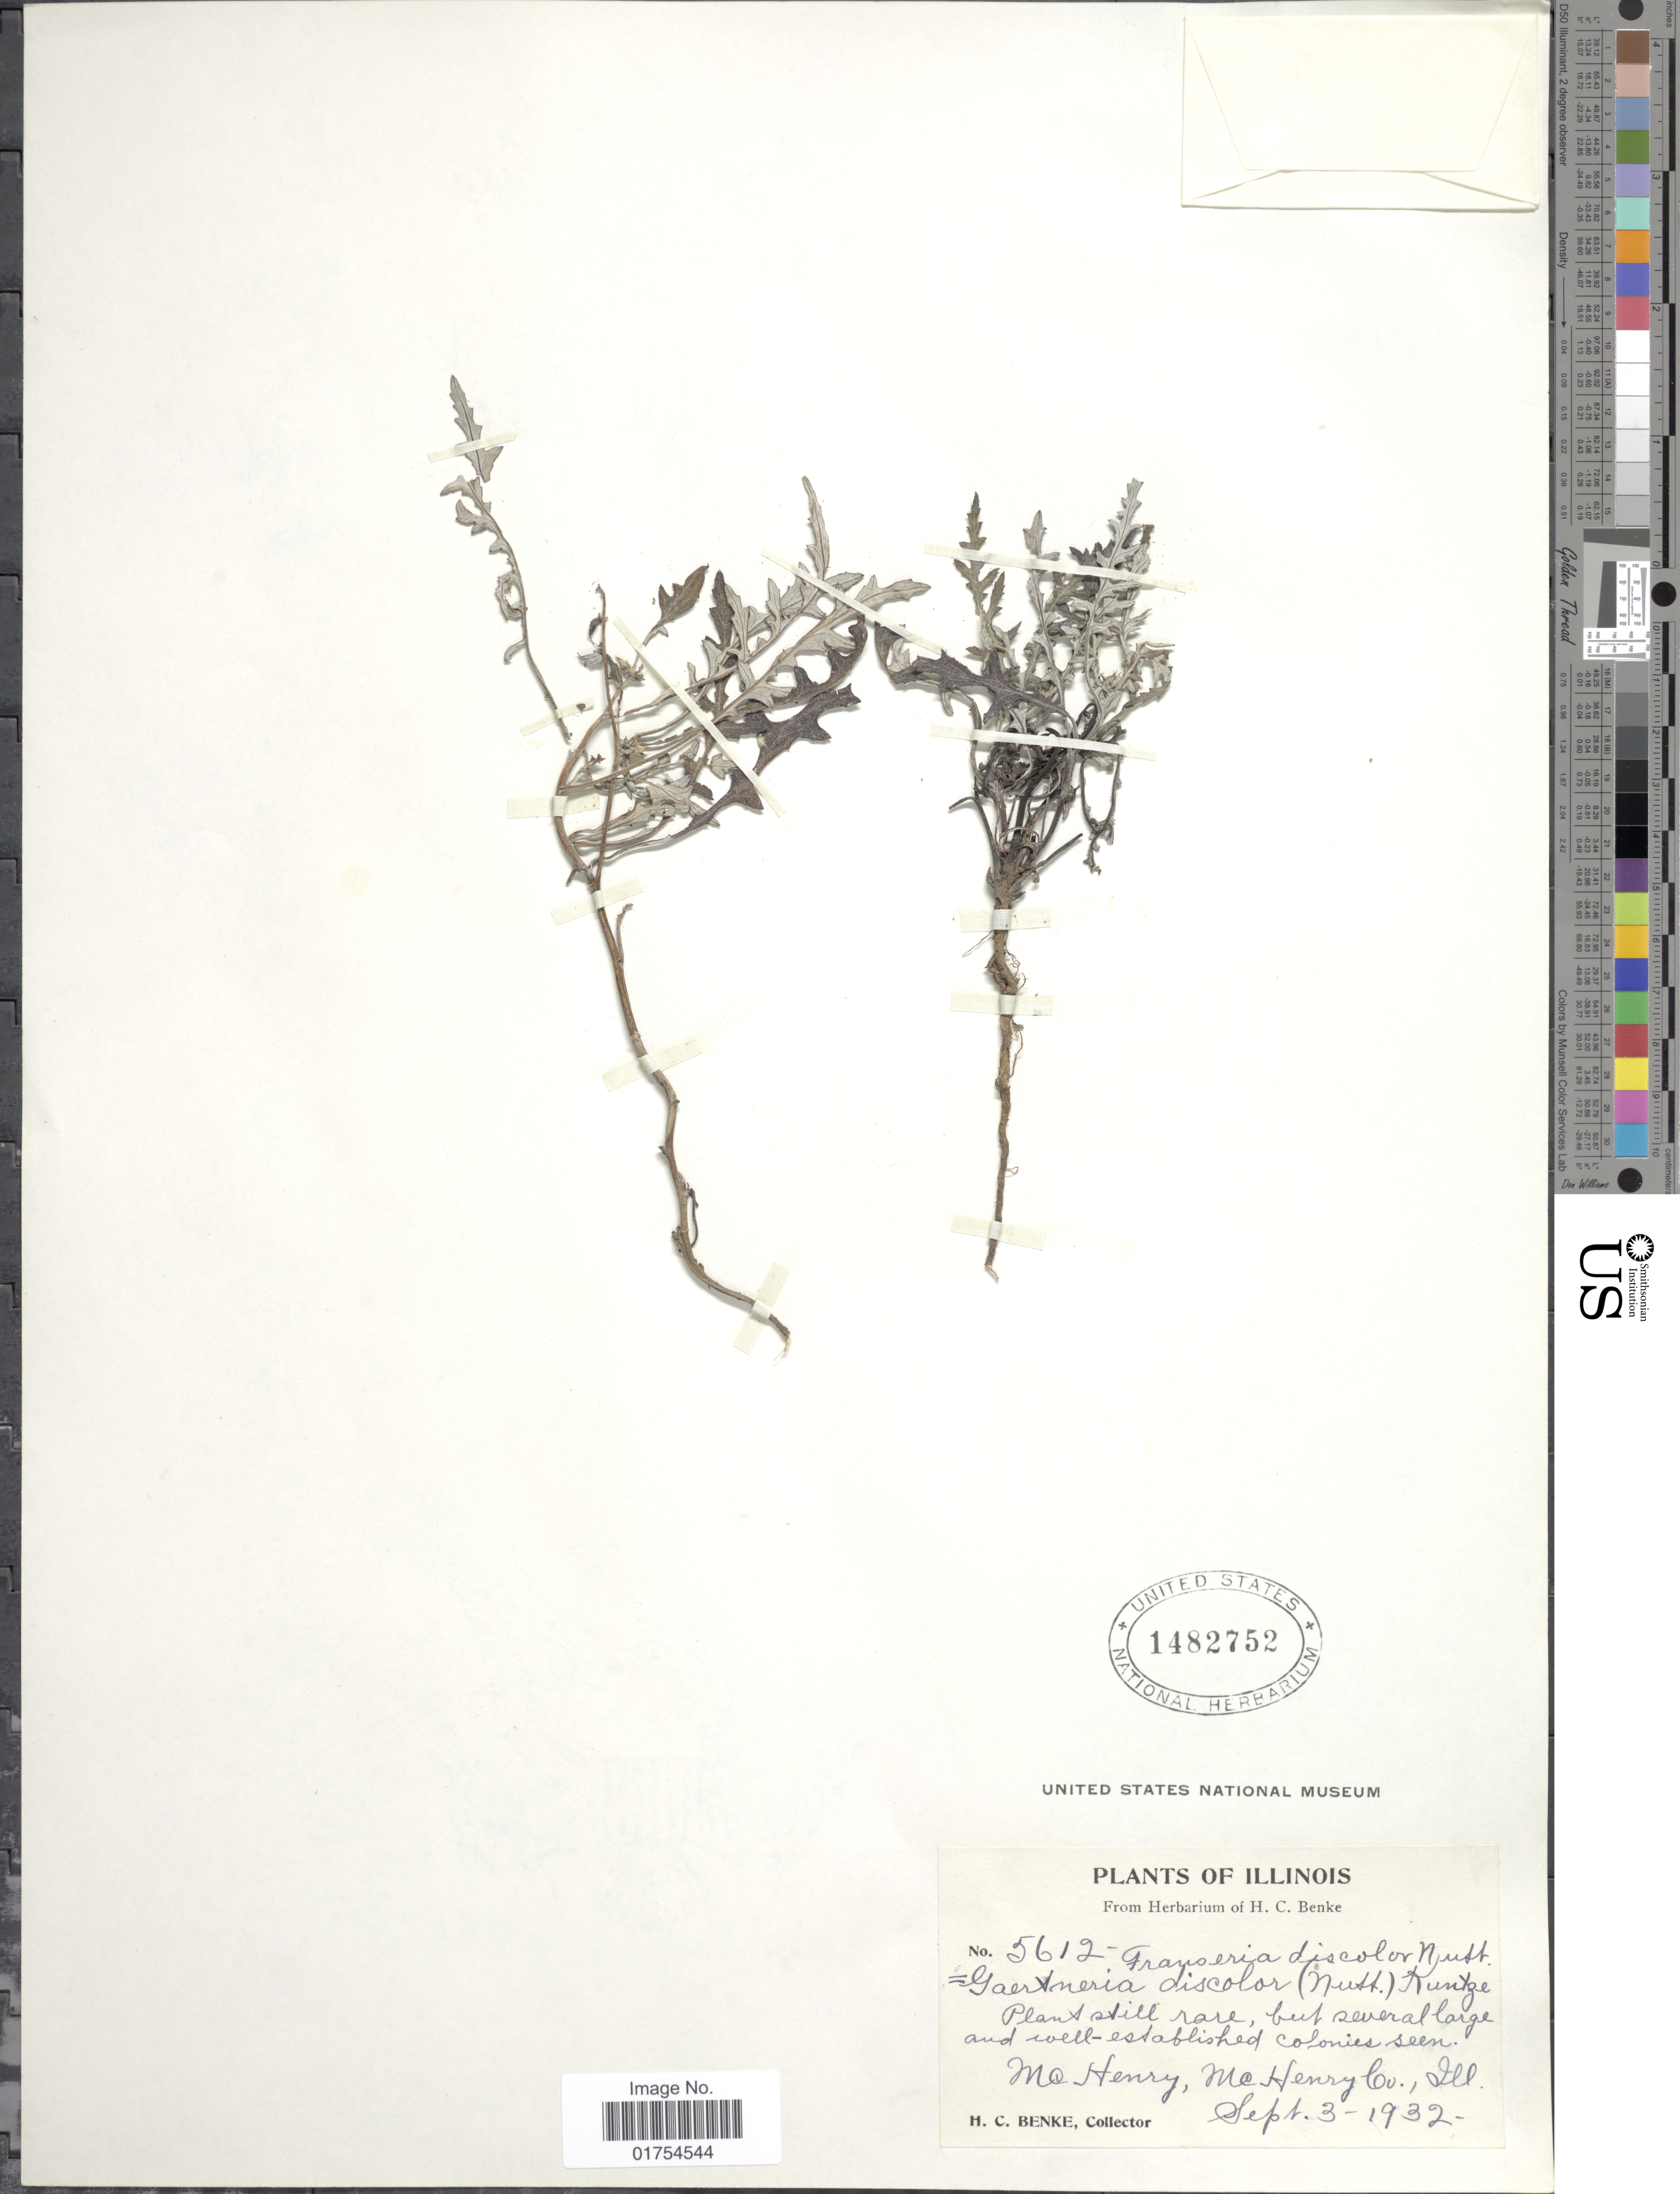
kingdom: Plantae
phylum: Tracheophyta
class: Magnoliopsida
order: Asterales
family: Asteraceae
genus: Franseria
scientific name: Franseria discolor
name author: Nutt.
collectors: H. Benke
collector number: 5612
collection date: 1932-09-03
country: United States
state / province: Illinois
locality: McHenry, McHenry Co., Ill.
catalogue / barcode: US 1482752